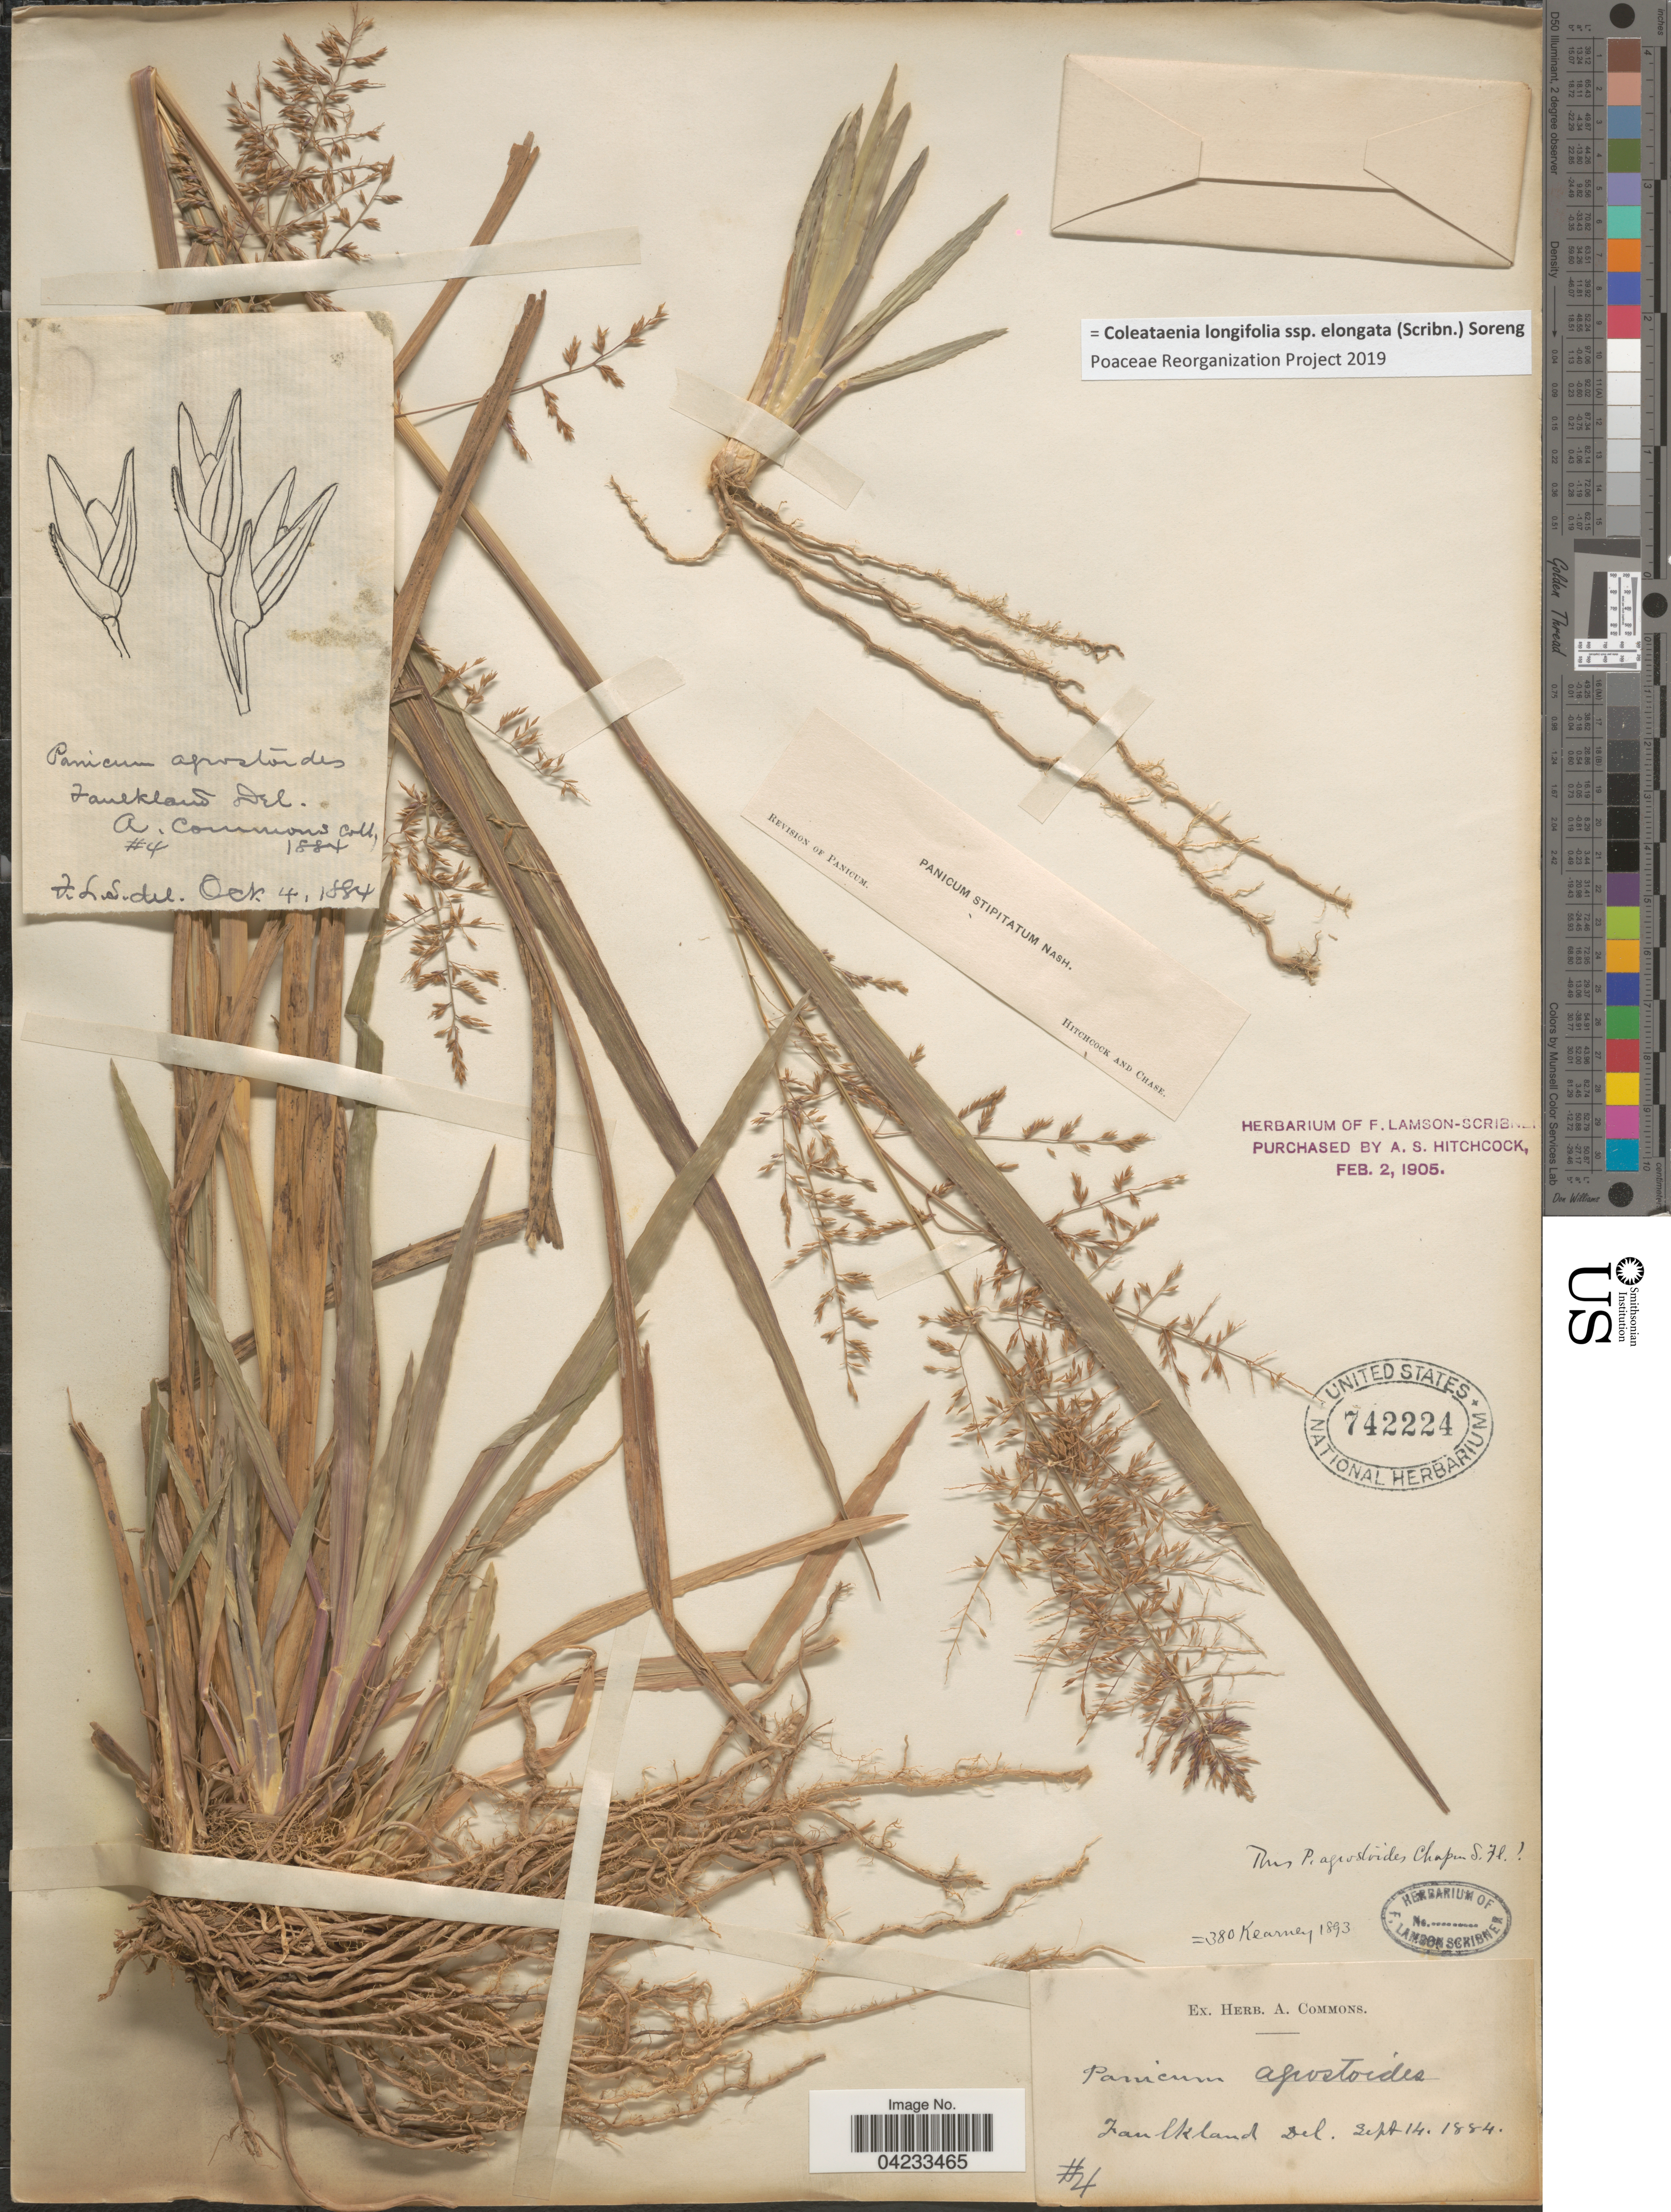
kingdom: Plantae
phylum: Tracheophyta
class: Liliopsida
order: Poales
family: Poaceae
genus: Coleataenia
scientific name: Coleataenia longifolia subsp. elongata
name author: (Scribn.) Soreng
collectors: ex herb. A. Commons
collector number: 4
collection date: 1884-09-14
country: United States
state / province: Delaware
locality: Frankland.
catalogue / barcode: US 742224